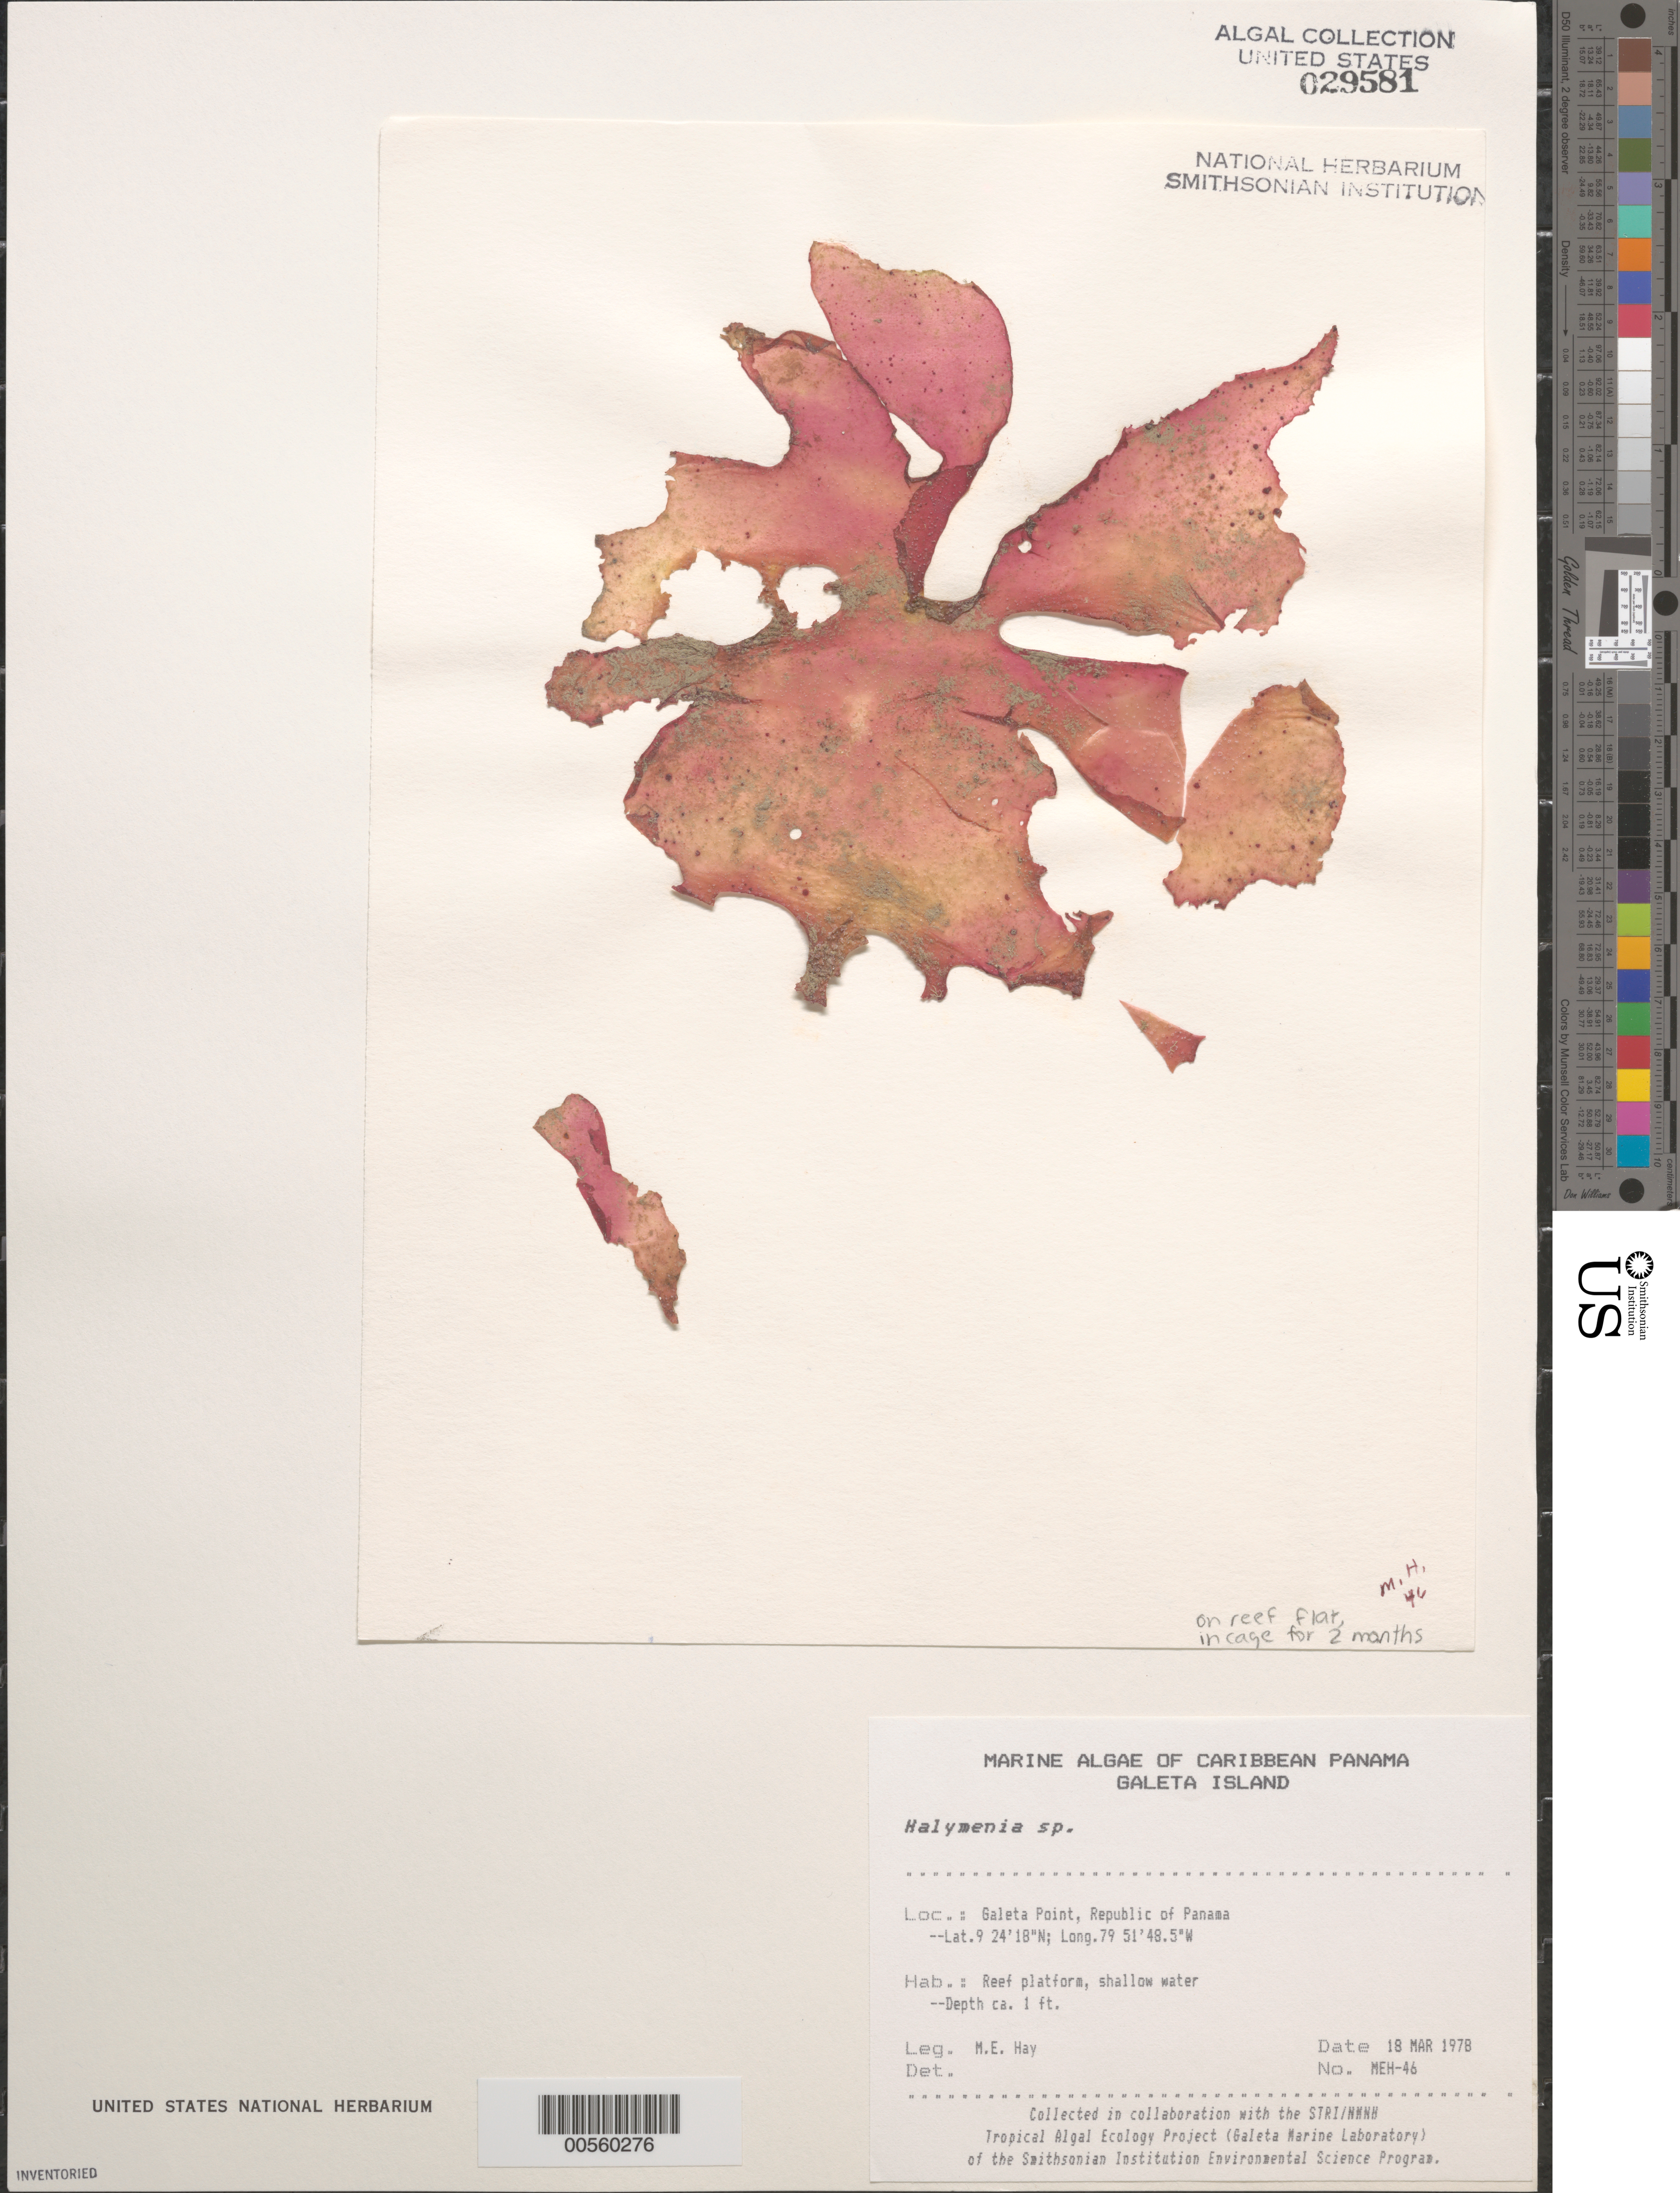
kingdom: Plantae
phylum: Rhodophyta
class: Florideophyceae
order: Halymeniales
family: Halymeniaceae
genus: Halymenia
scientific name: Halymenia sp.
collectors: M. E. Hay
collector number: MEH-46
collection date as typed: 18 Mar 1978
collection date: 1978-03-18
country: Panama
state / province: Colón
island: Galeta Island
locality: Galeta Point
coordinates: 9 24' 18" N, 79 51' 48.5" W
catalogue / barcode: US 29581